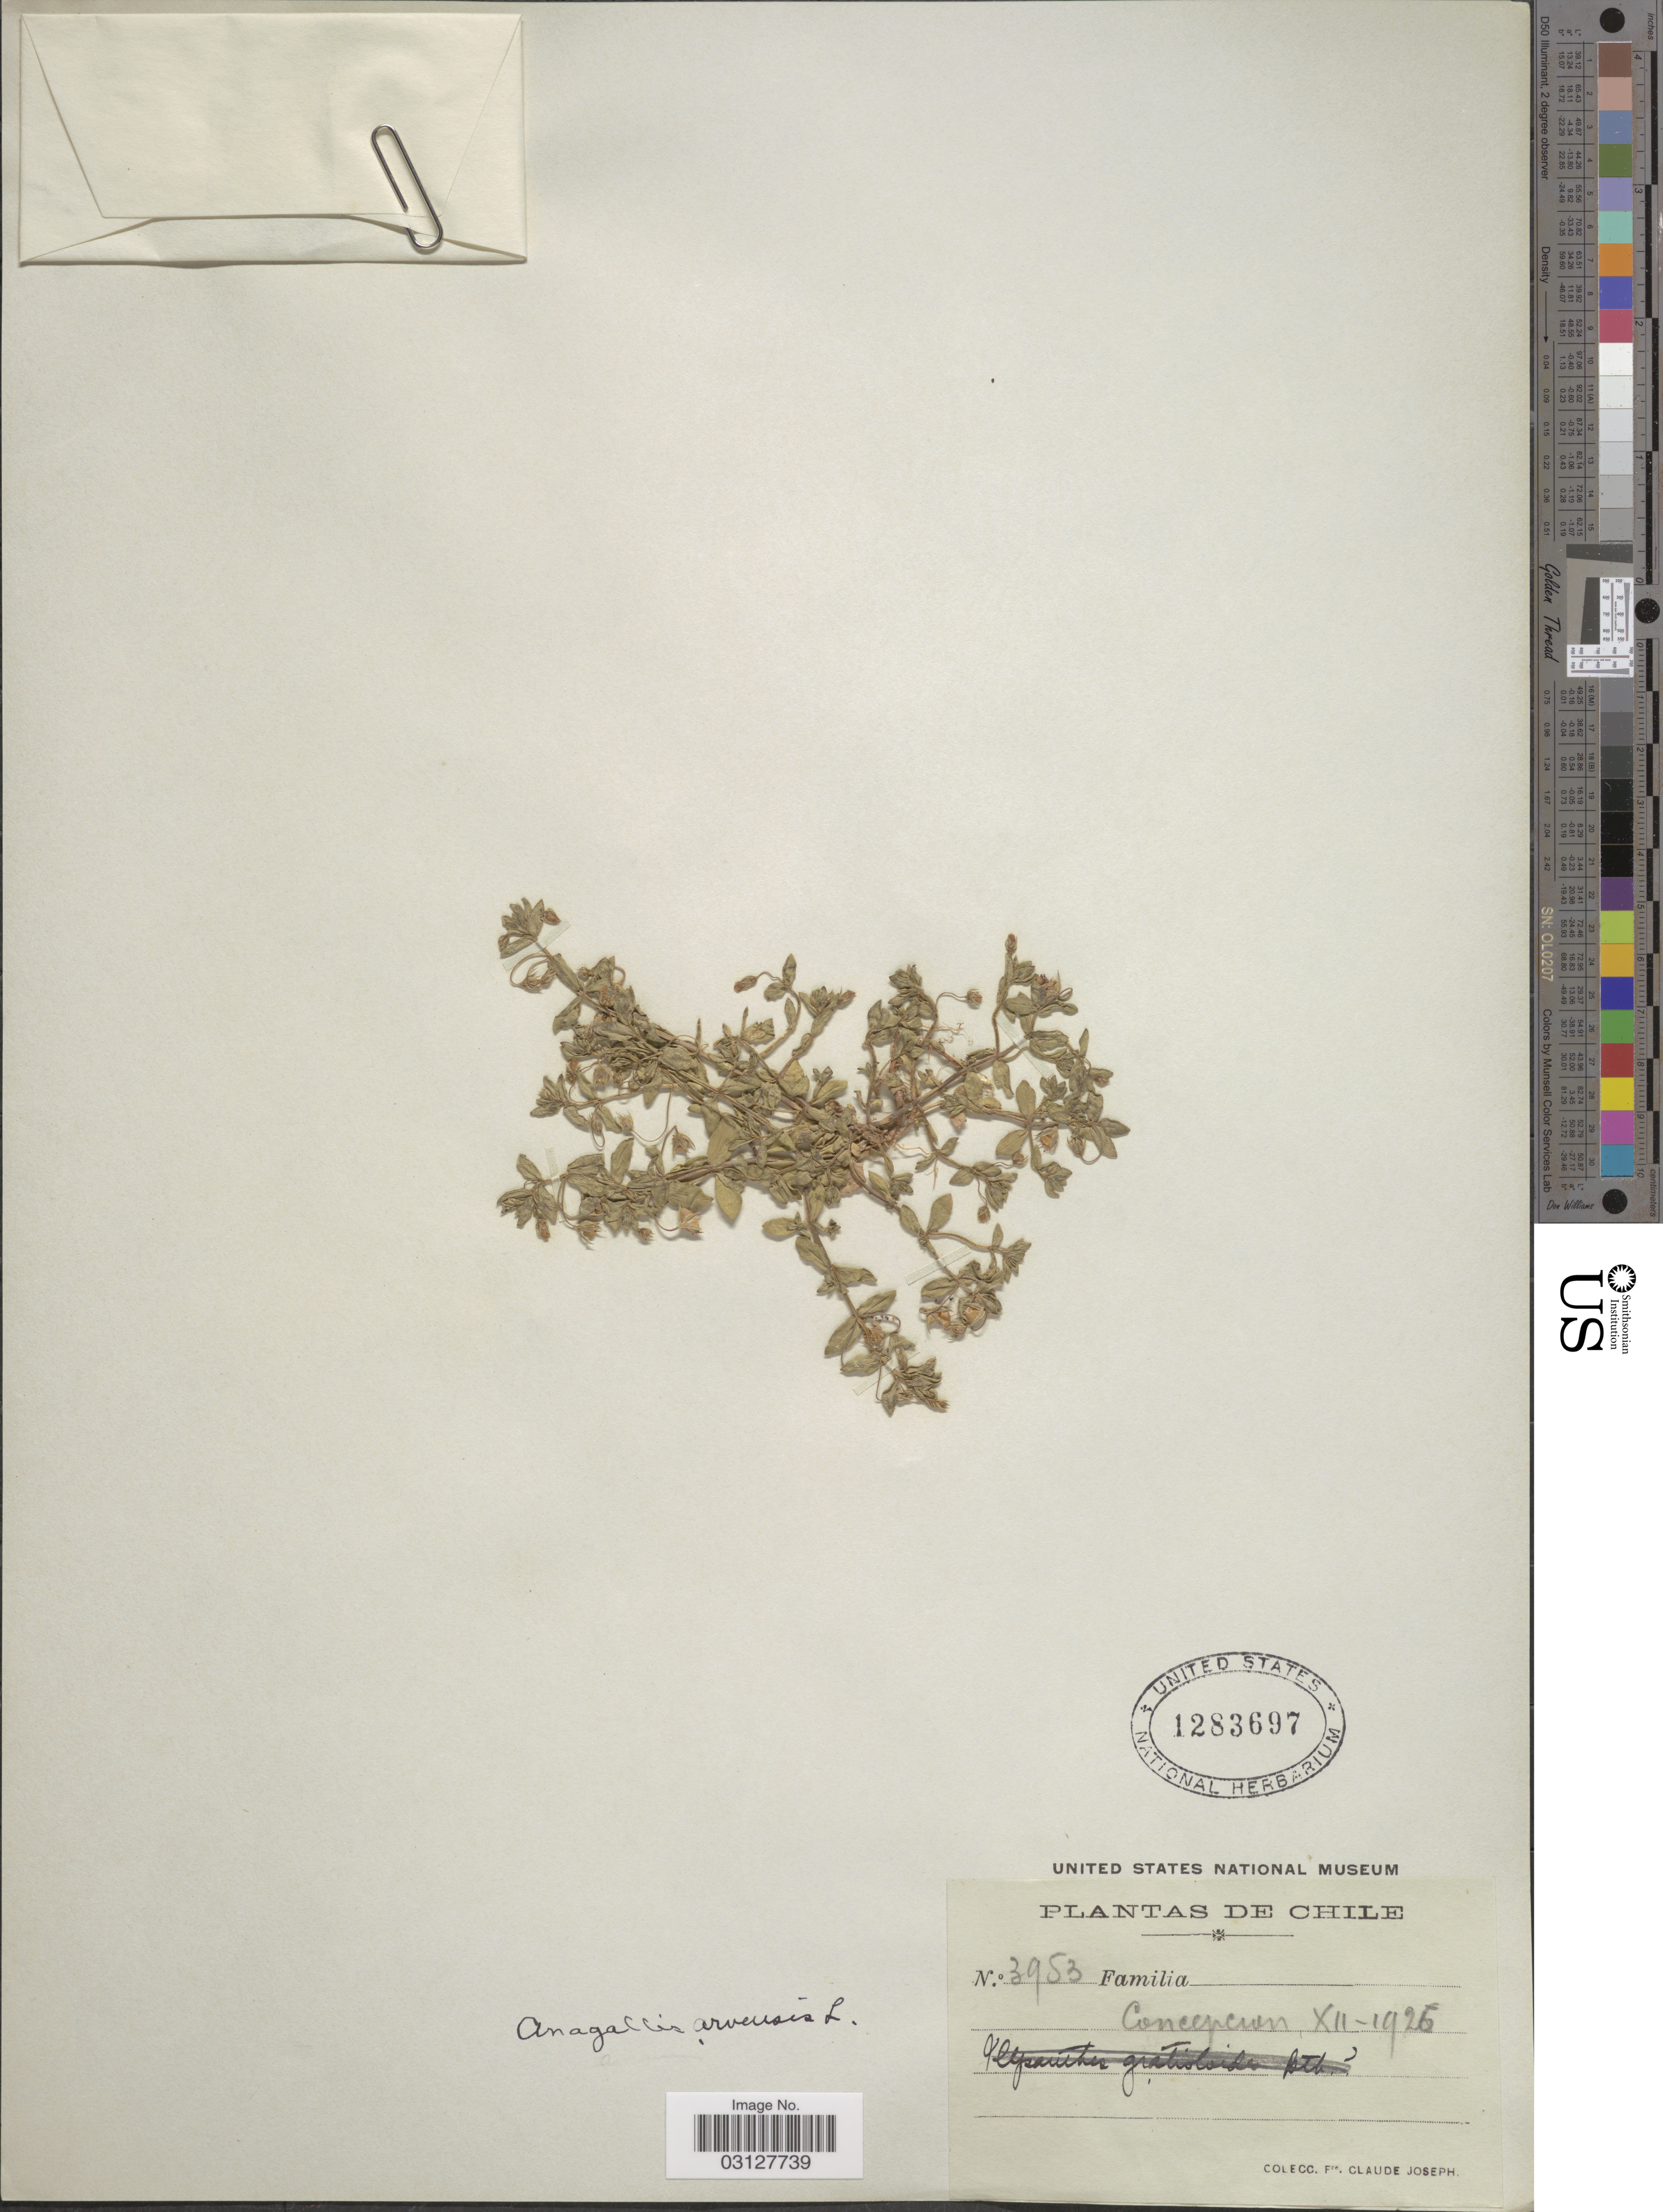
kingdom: Plantae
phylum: Tracheophyta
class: Magnoliopsida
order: Ericales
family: Primulaceae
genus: Anagallis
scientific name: Anagallis arvensis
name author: L.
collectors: Bro. Claude-Joseph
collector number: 3953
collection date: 1925-12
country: Chile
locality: Concepcion.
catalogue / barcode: US 1283697